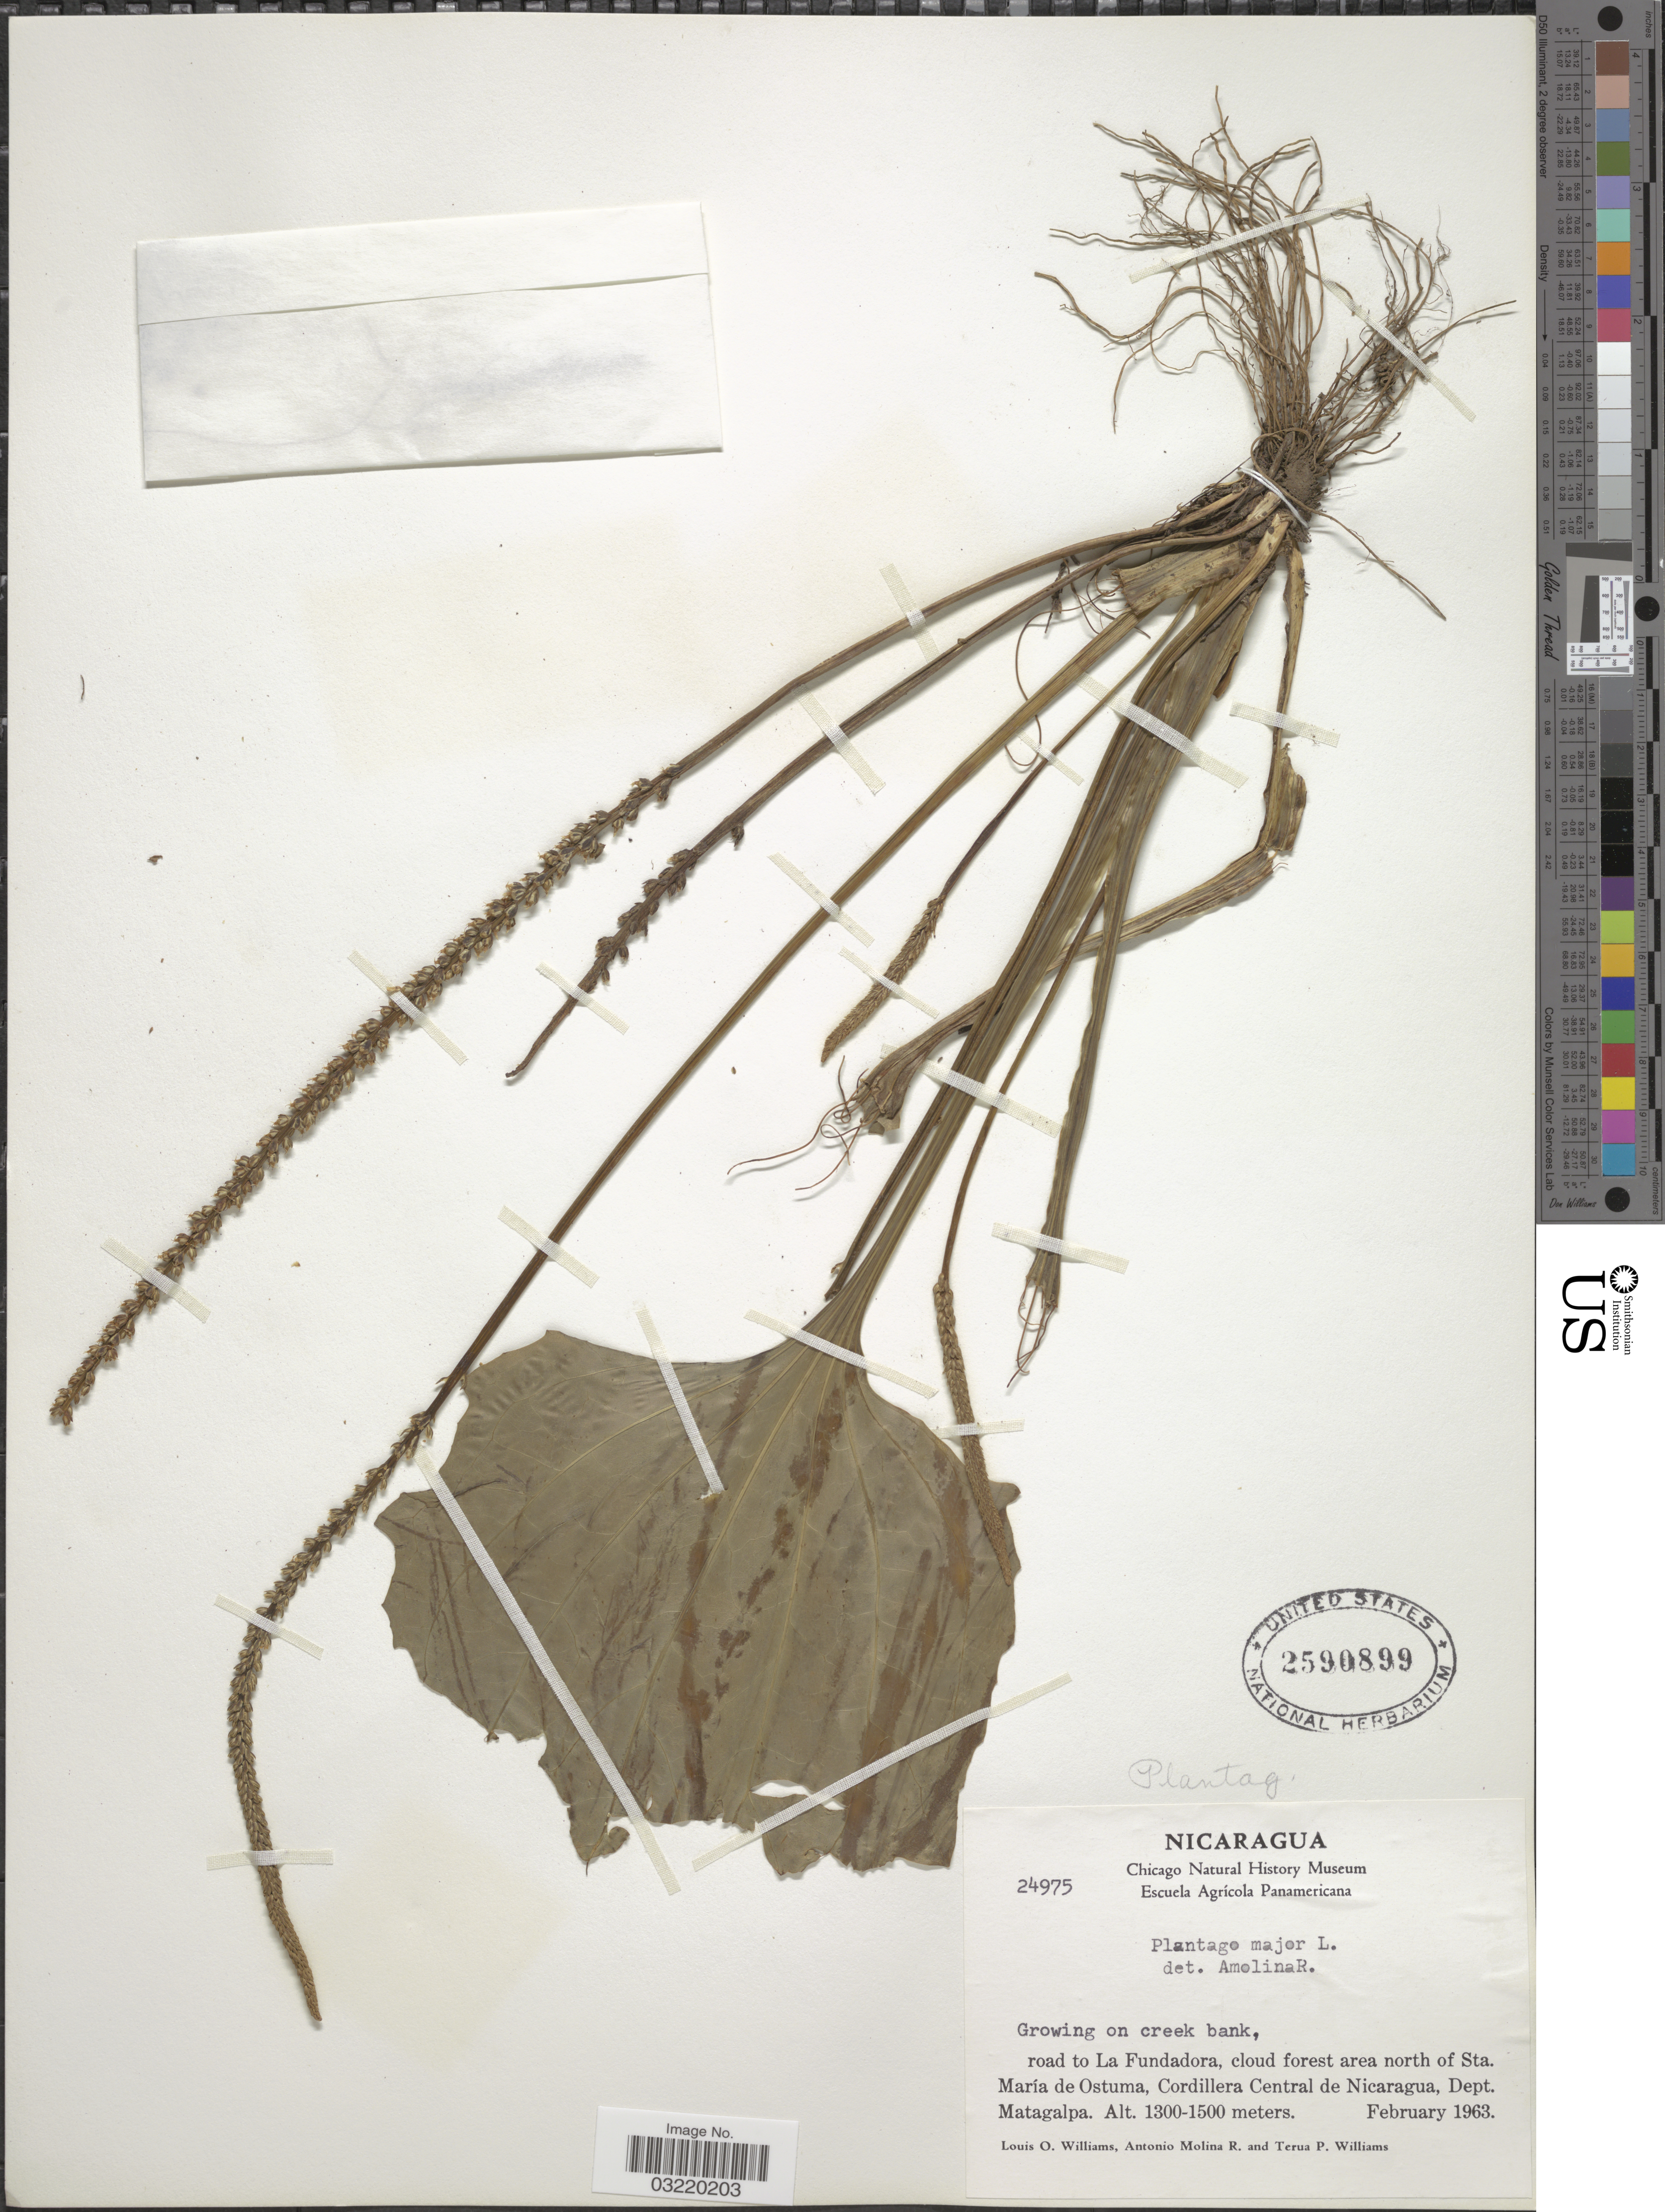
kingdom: Plantae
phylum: Tracheophyta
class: Magnoliopsida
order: Lamiales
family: Plantaginaceae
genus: Plantago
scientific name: Plantago major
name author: L.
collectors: L. O. Williams, A. Molina R. & T. Williams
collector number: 24975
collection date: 1963-02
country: Nicaragua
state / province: Matagalpa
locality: Growing on creek bank, road to La Fundadora, cloud forest area north of Sta. Mariá de Ostuma, Cordillera Central de Nicaragua, Dept. Matagalpa.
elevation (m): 1300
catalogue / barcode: US 2590899